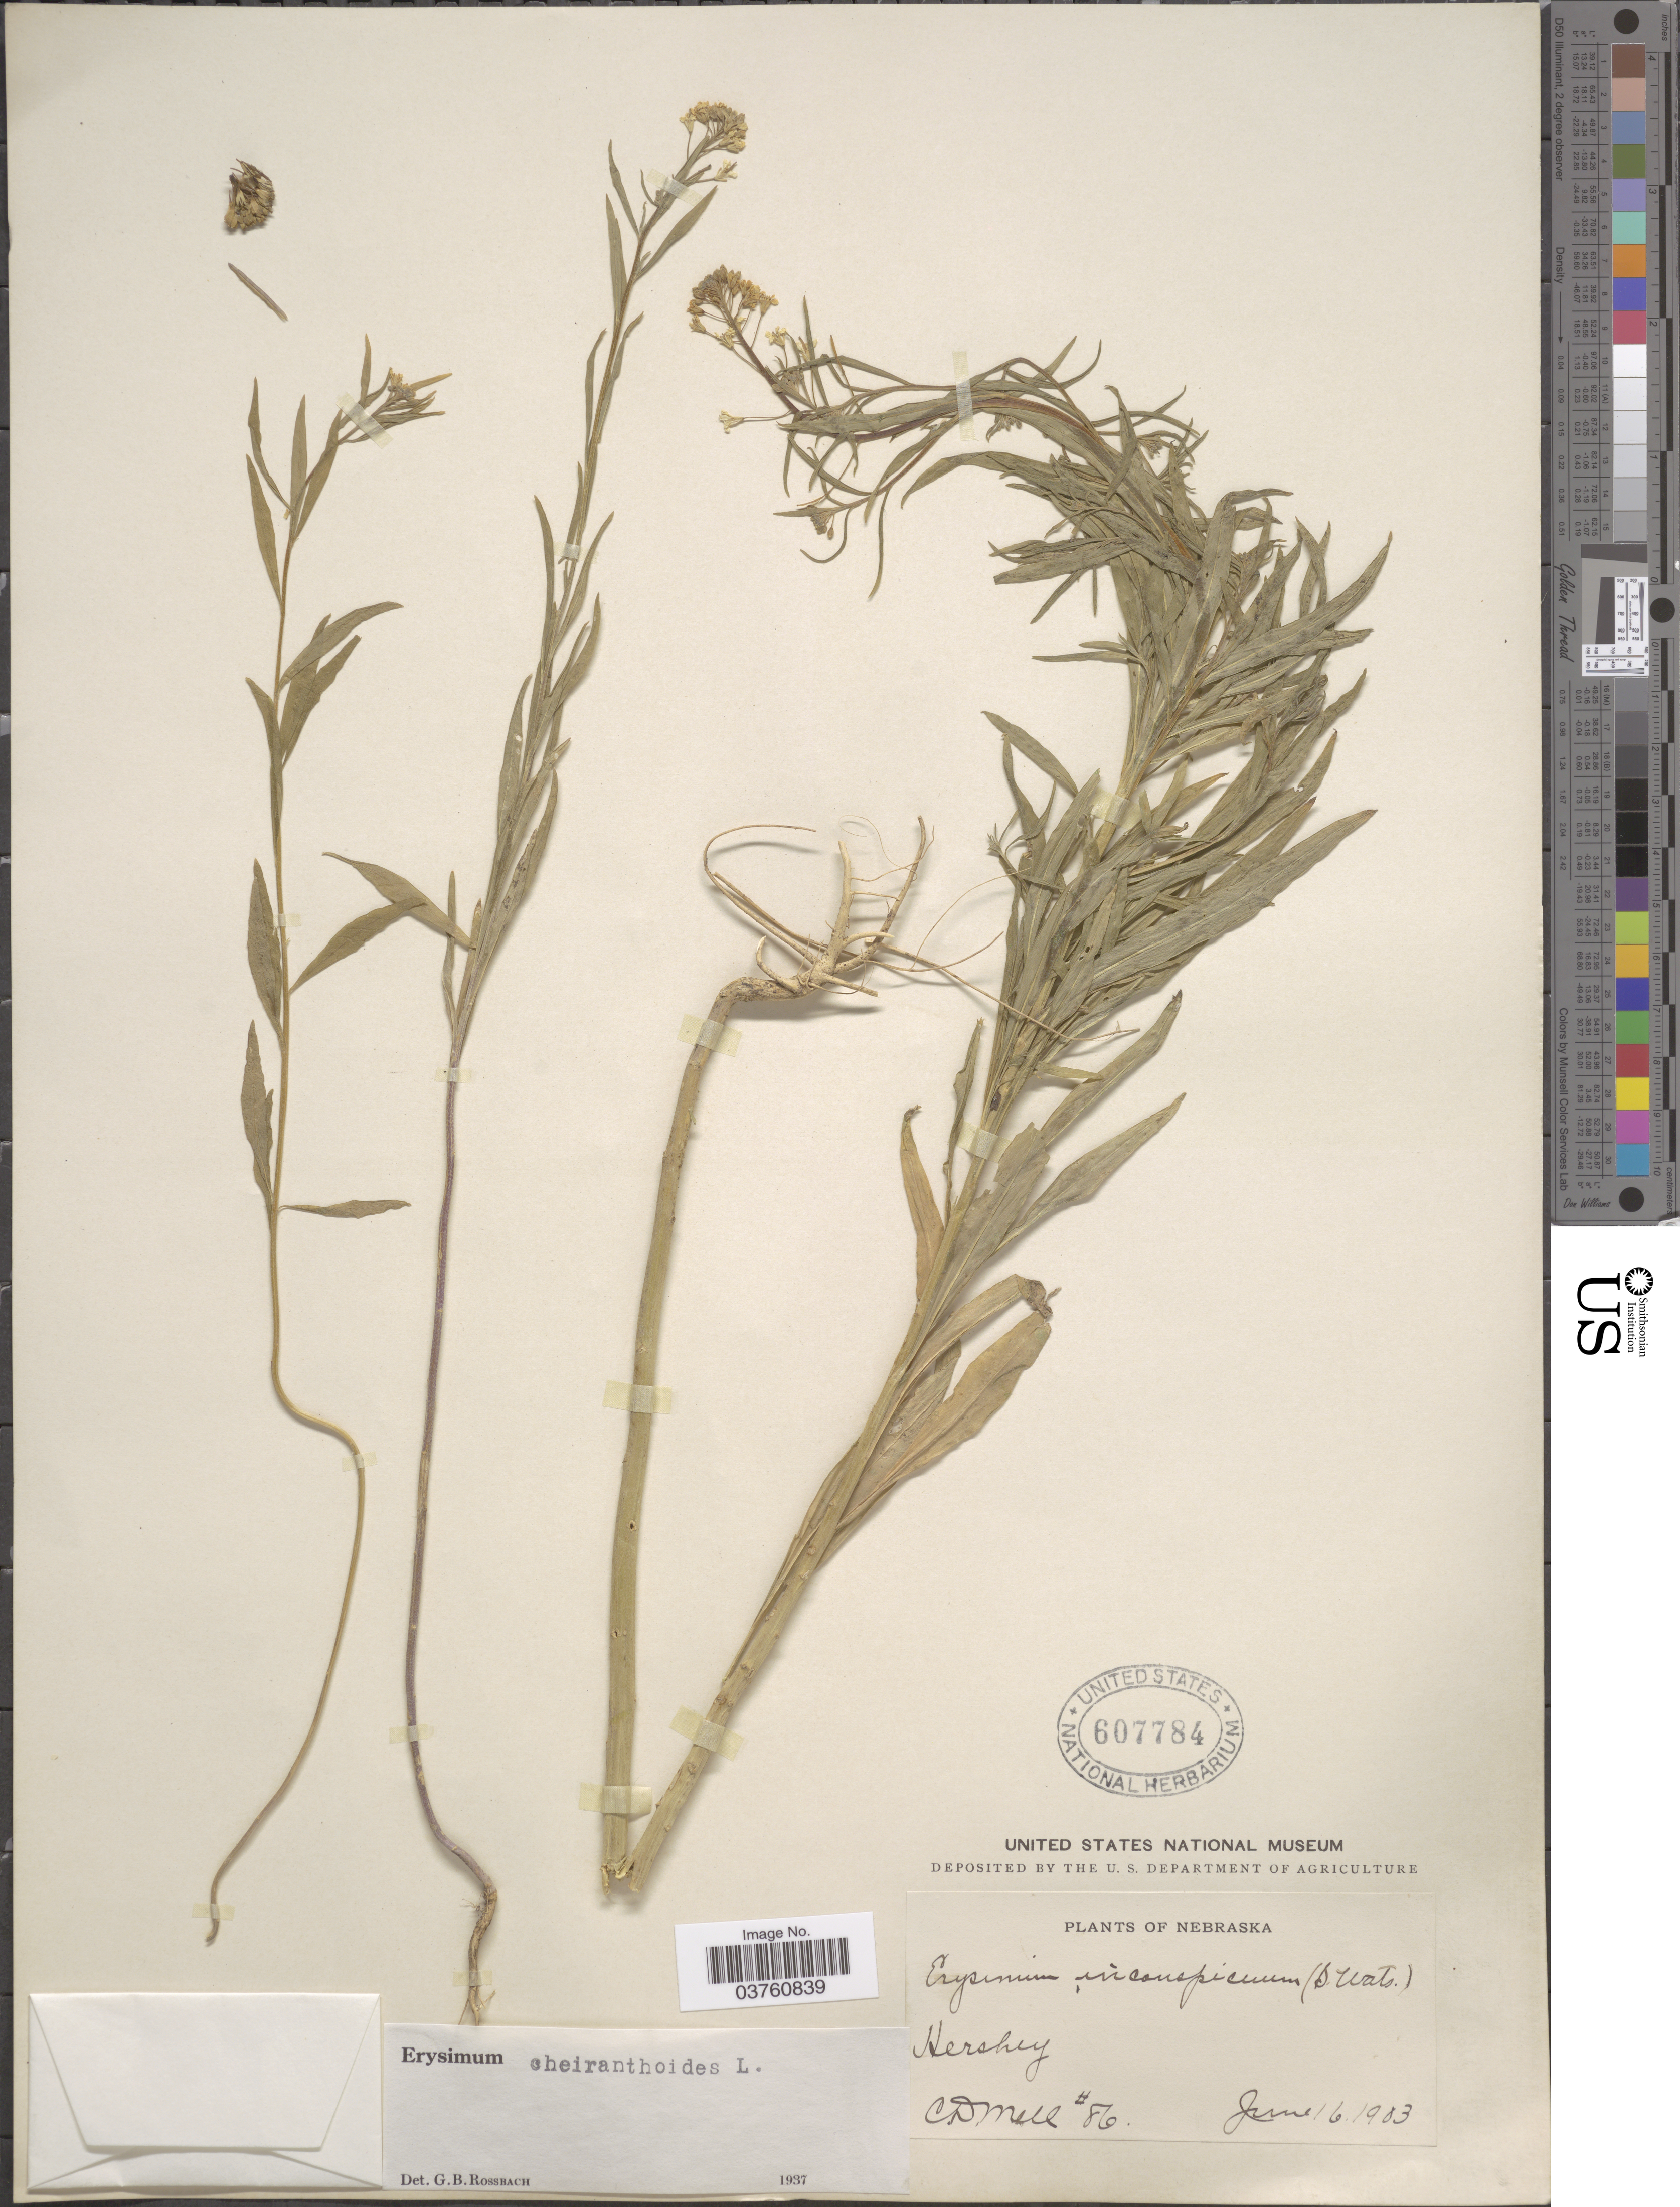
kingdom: Plantae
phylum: Tracheophyta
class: Magnoliopsida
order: Brassicales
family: Brassicaceae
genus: Erysimum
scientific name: Erysimum cheiranthoides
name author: L.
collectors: C. D. Mell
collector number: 86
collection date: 1903-06-16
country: United States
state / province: Nebraska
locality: Hershey.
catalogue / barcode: US 607784